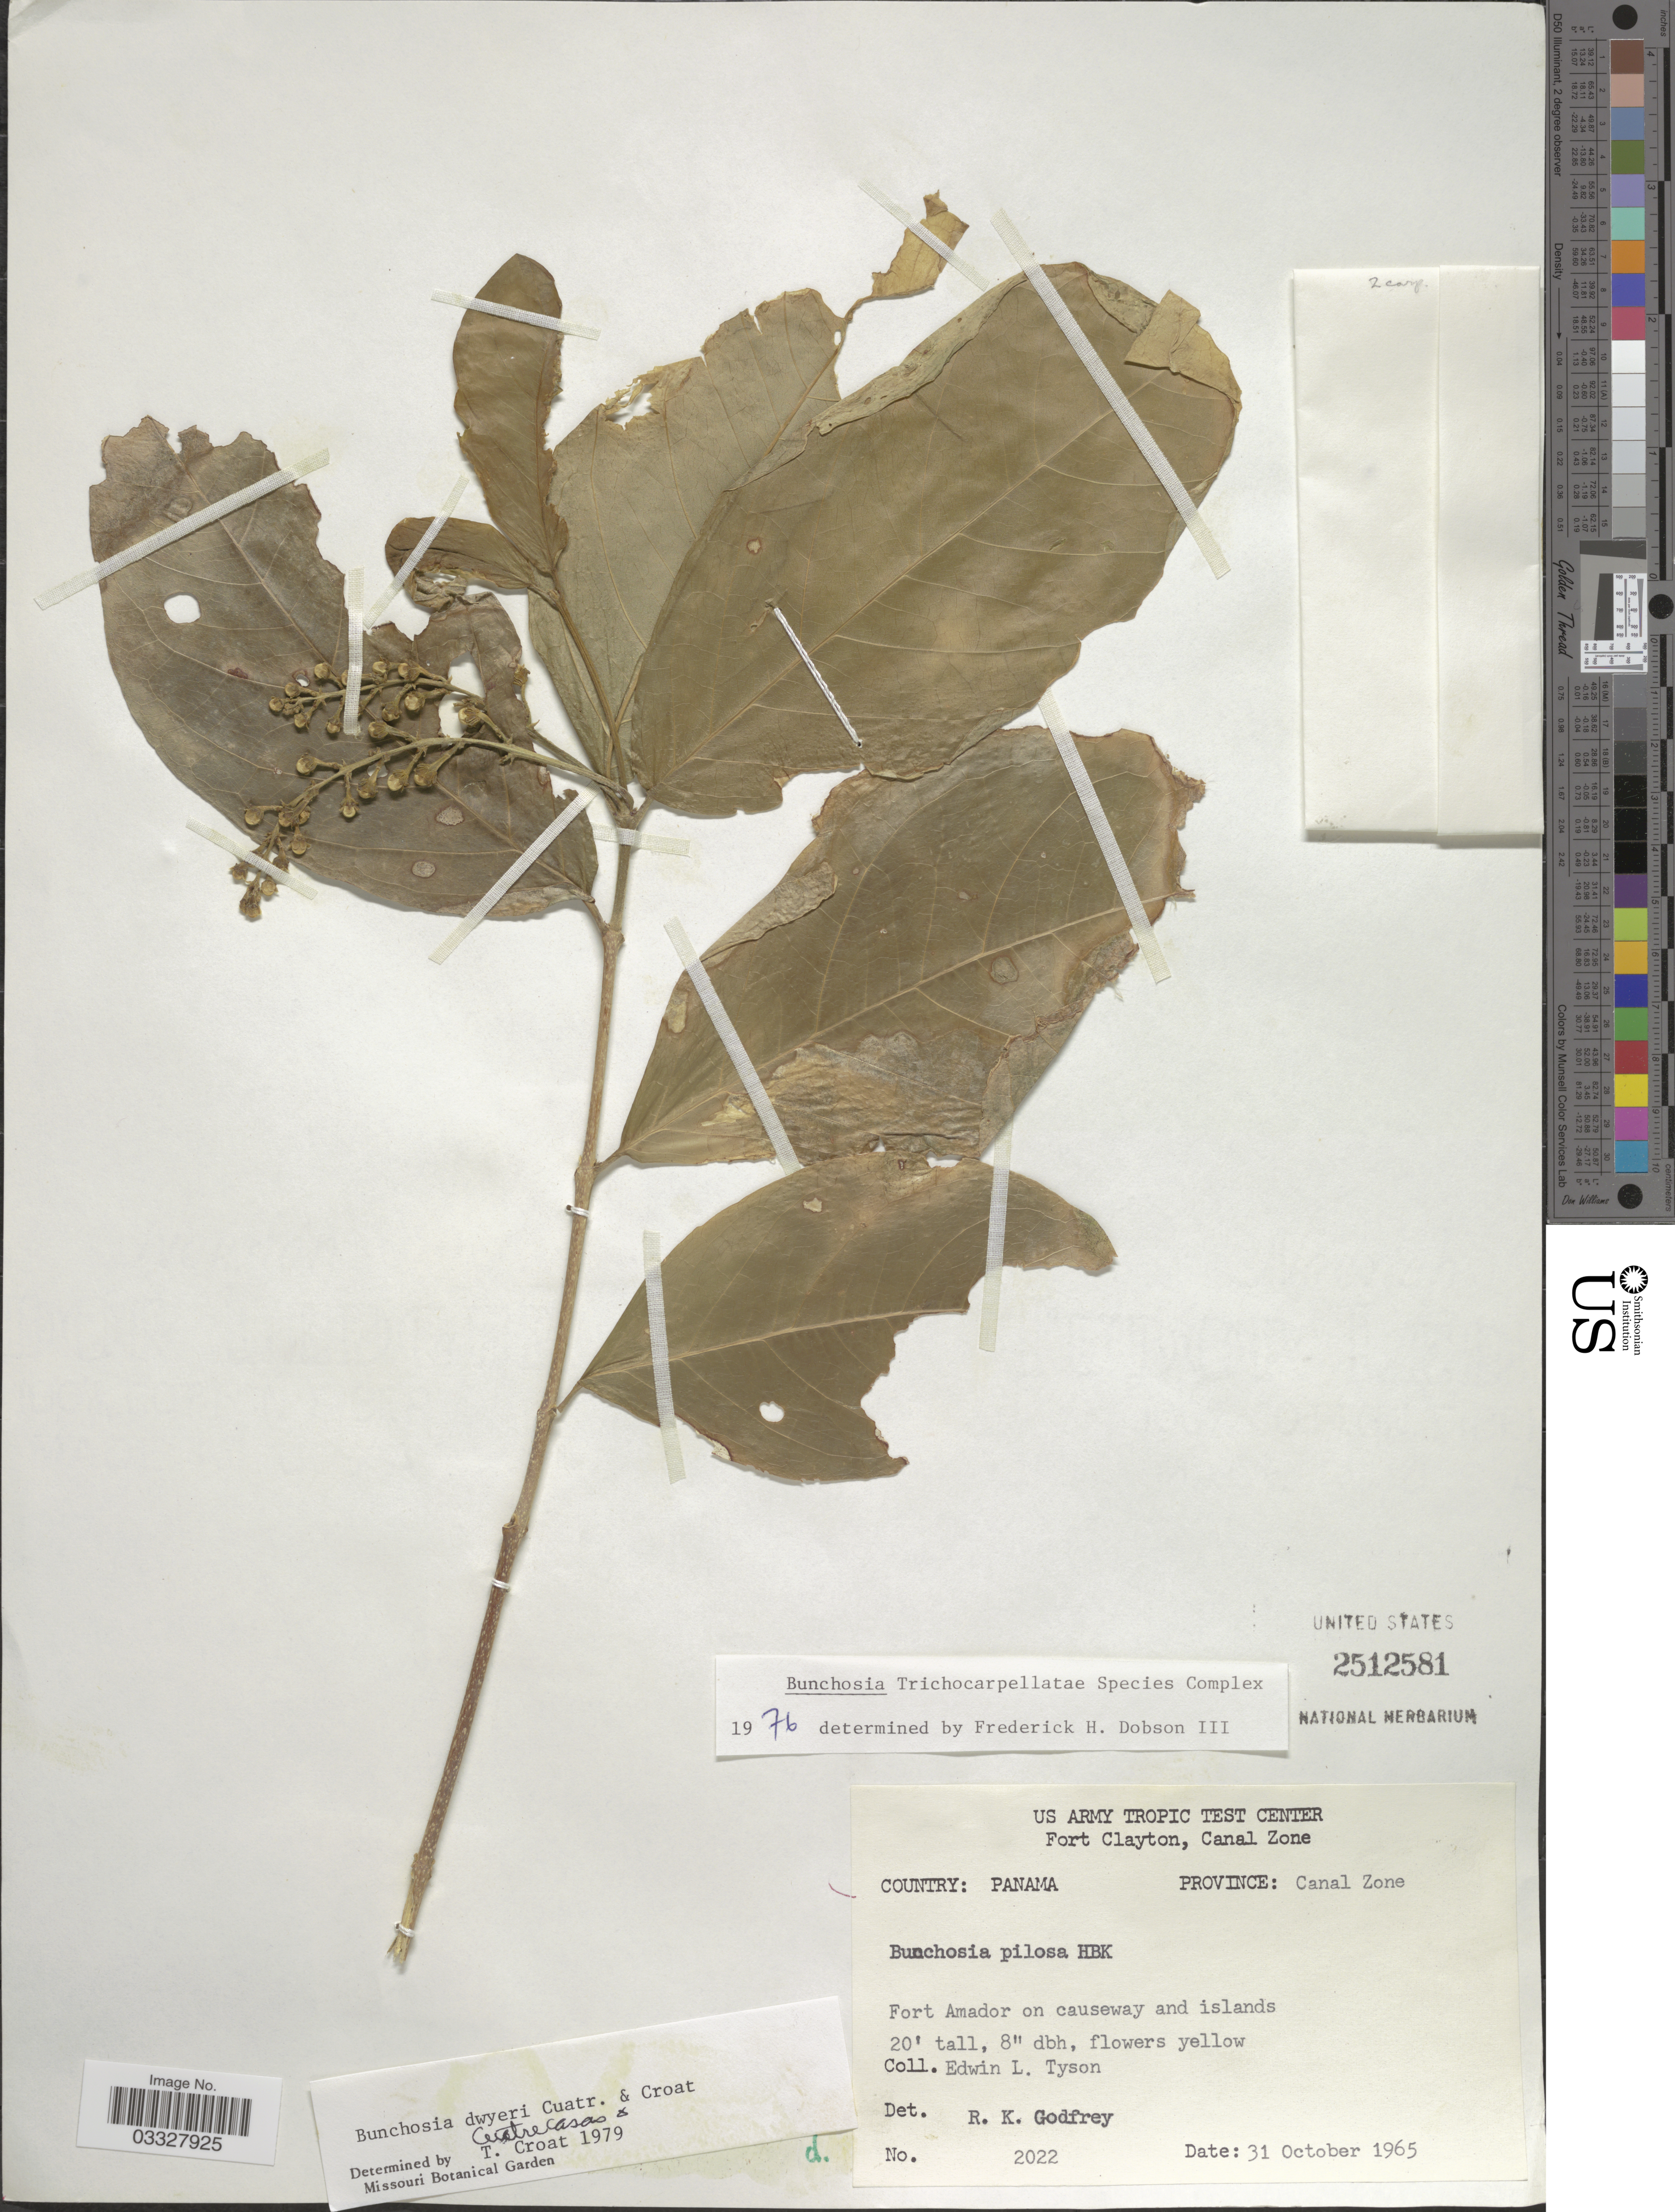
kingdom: Plantae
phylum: Tracheophyta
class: Magnoliopsida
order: Malpighiales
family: Malpighiaceae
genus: Bunchosia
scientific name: Bunchosia dwyeri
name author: Cuatrec. & Croat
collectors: E. L. Tyson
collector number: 2022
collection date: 1965-10-31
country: Panama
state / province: Colón / Panamá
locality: Fort Clayton, Province: Canal Zone. Fort Amador on causeway and islands.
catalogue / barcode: US 2512581